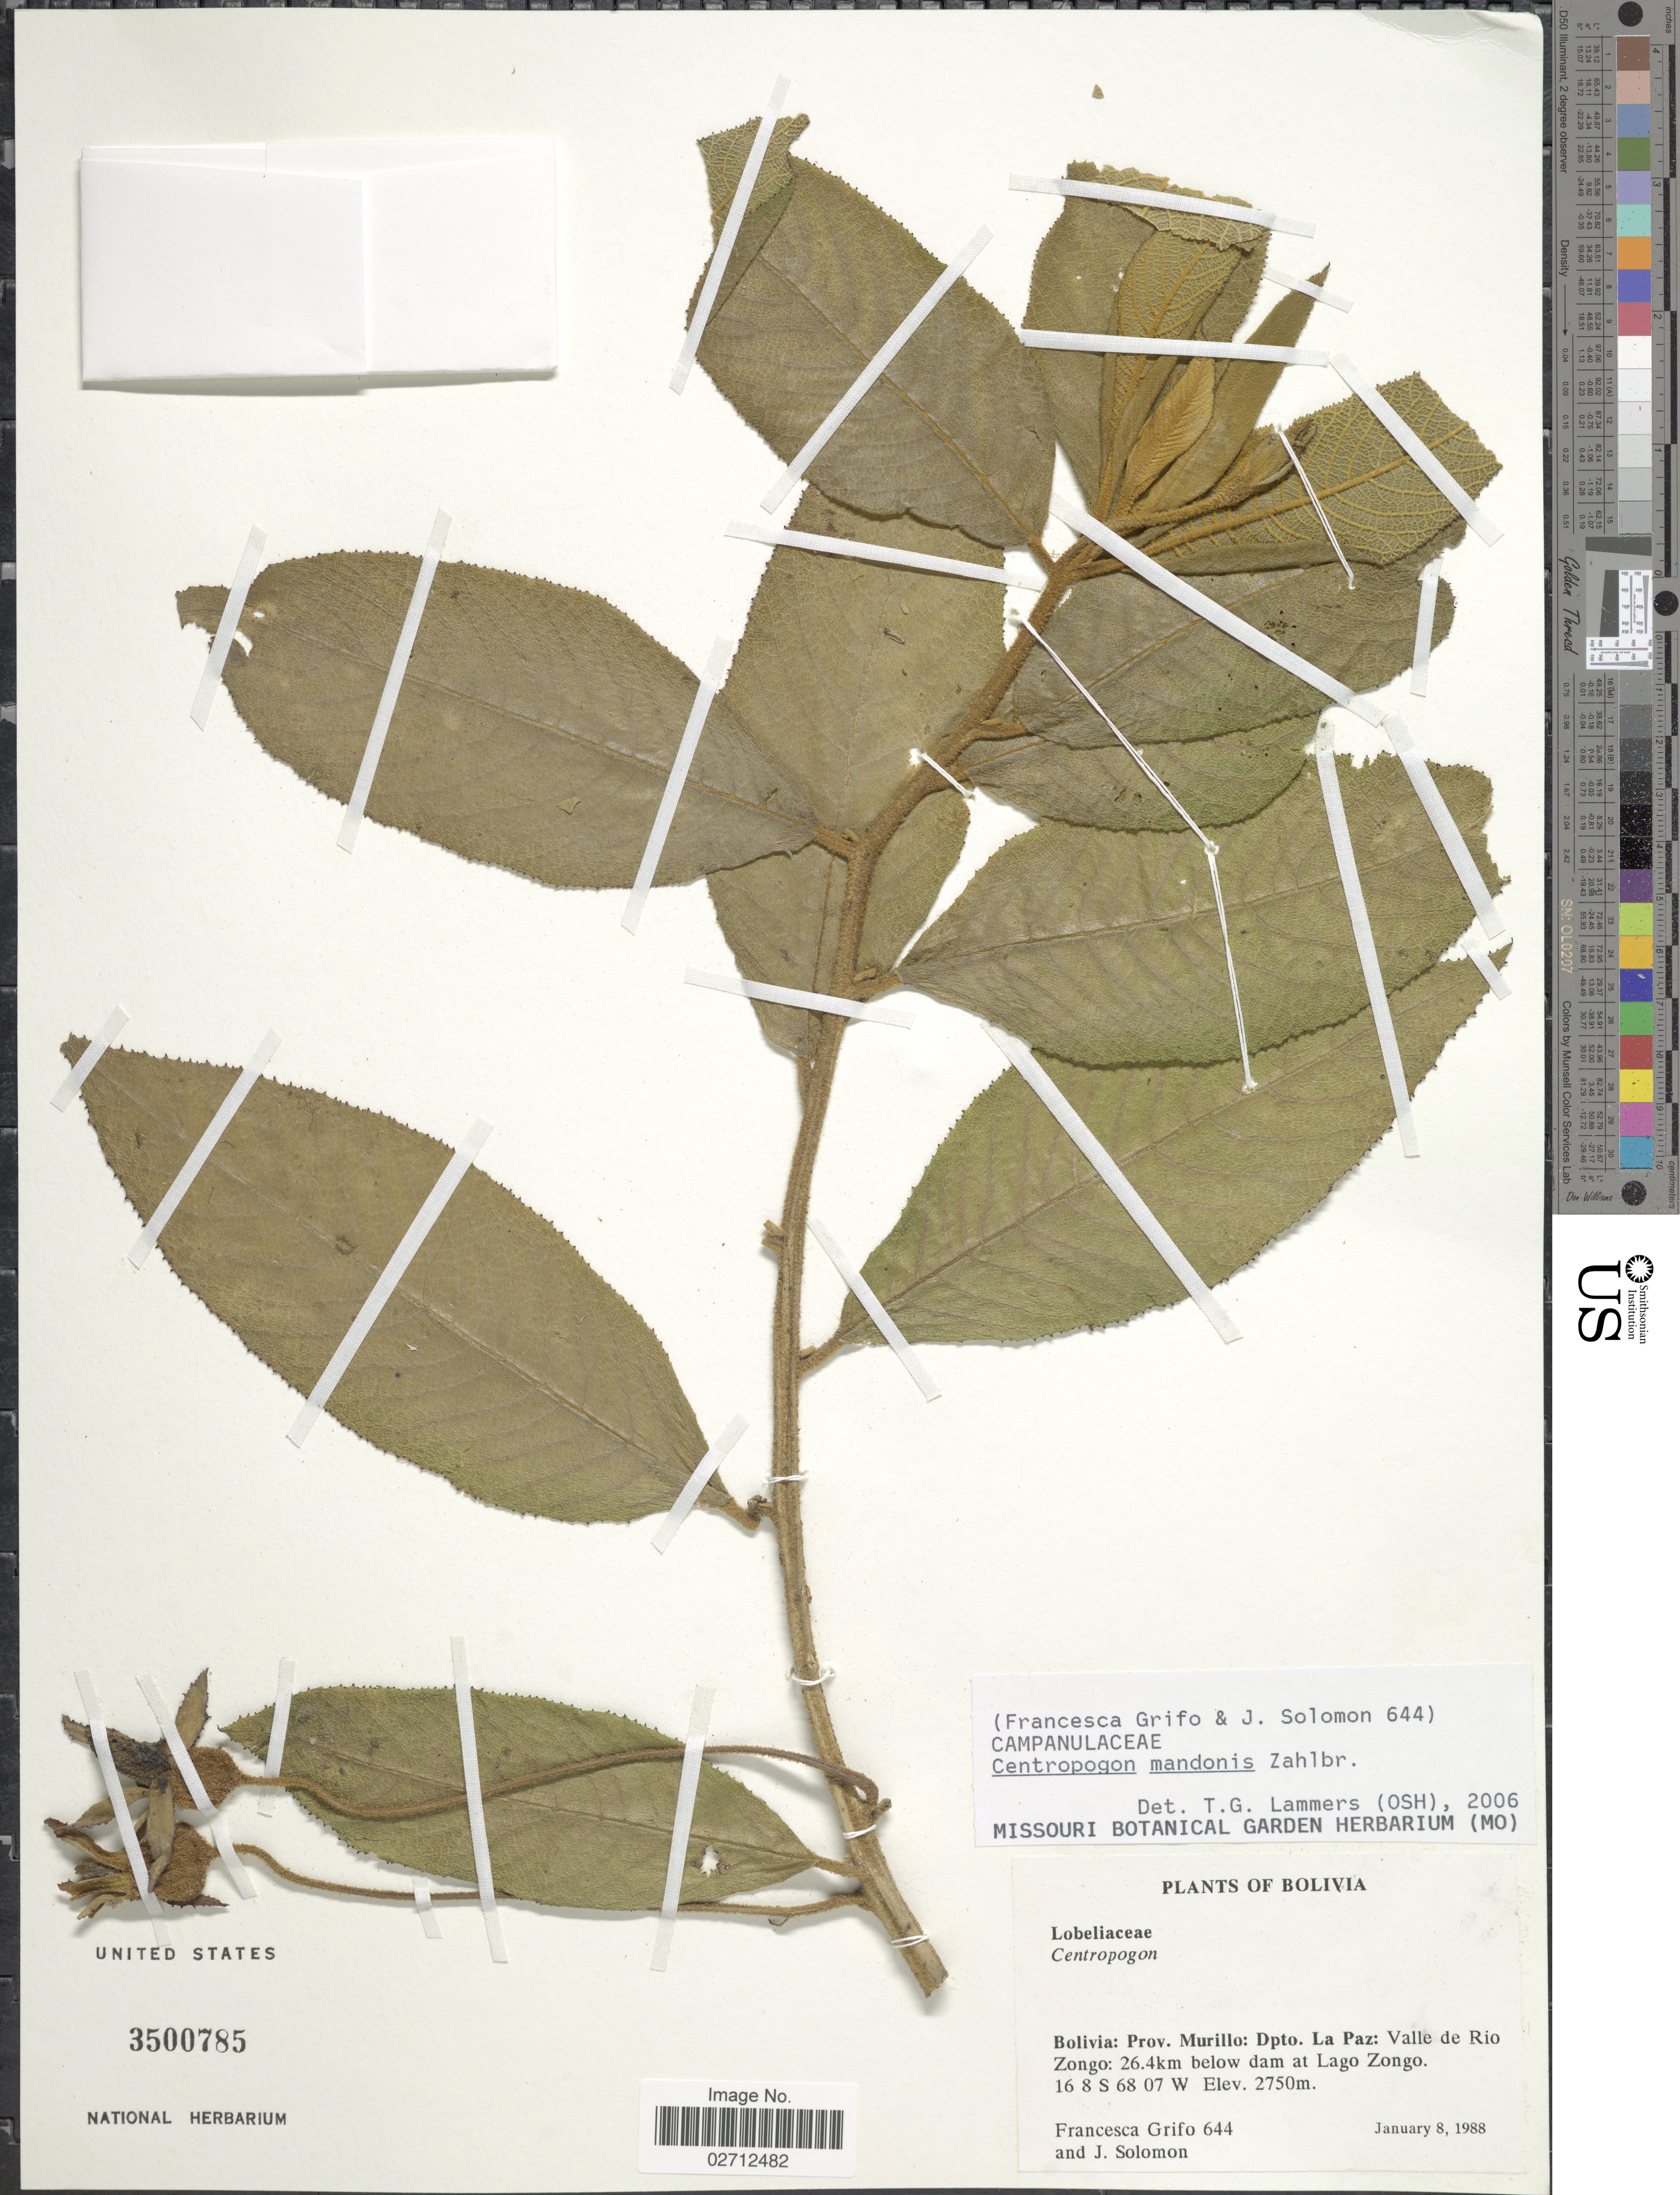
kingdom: Plantae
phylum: Tracheophyta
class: Magnoliopsida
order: Asterales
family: Campanulaceae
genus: Centropogon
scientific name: Centropogon mandonis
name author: Zahlbr.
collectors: F. Grifo & J. Solomon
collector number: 644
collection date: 1988-01-08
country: Bolivia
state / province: La Paz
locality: Prov. Murillo: Dpto. La Paz: Valle de Rio Zongo: 26.4km below dam at Lago Zongo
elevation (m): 2750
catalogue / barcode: US 3500785